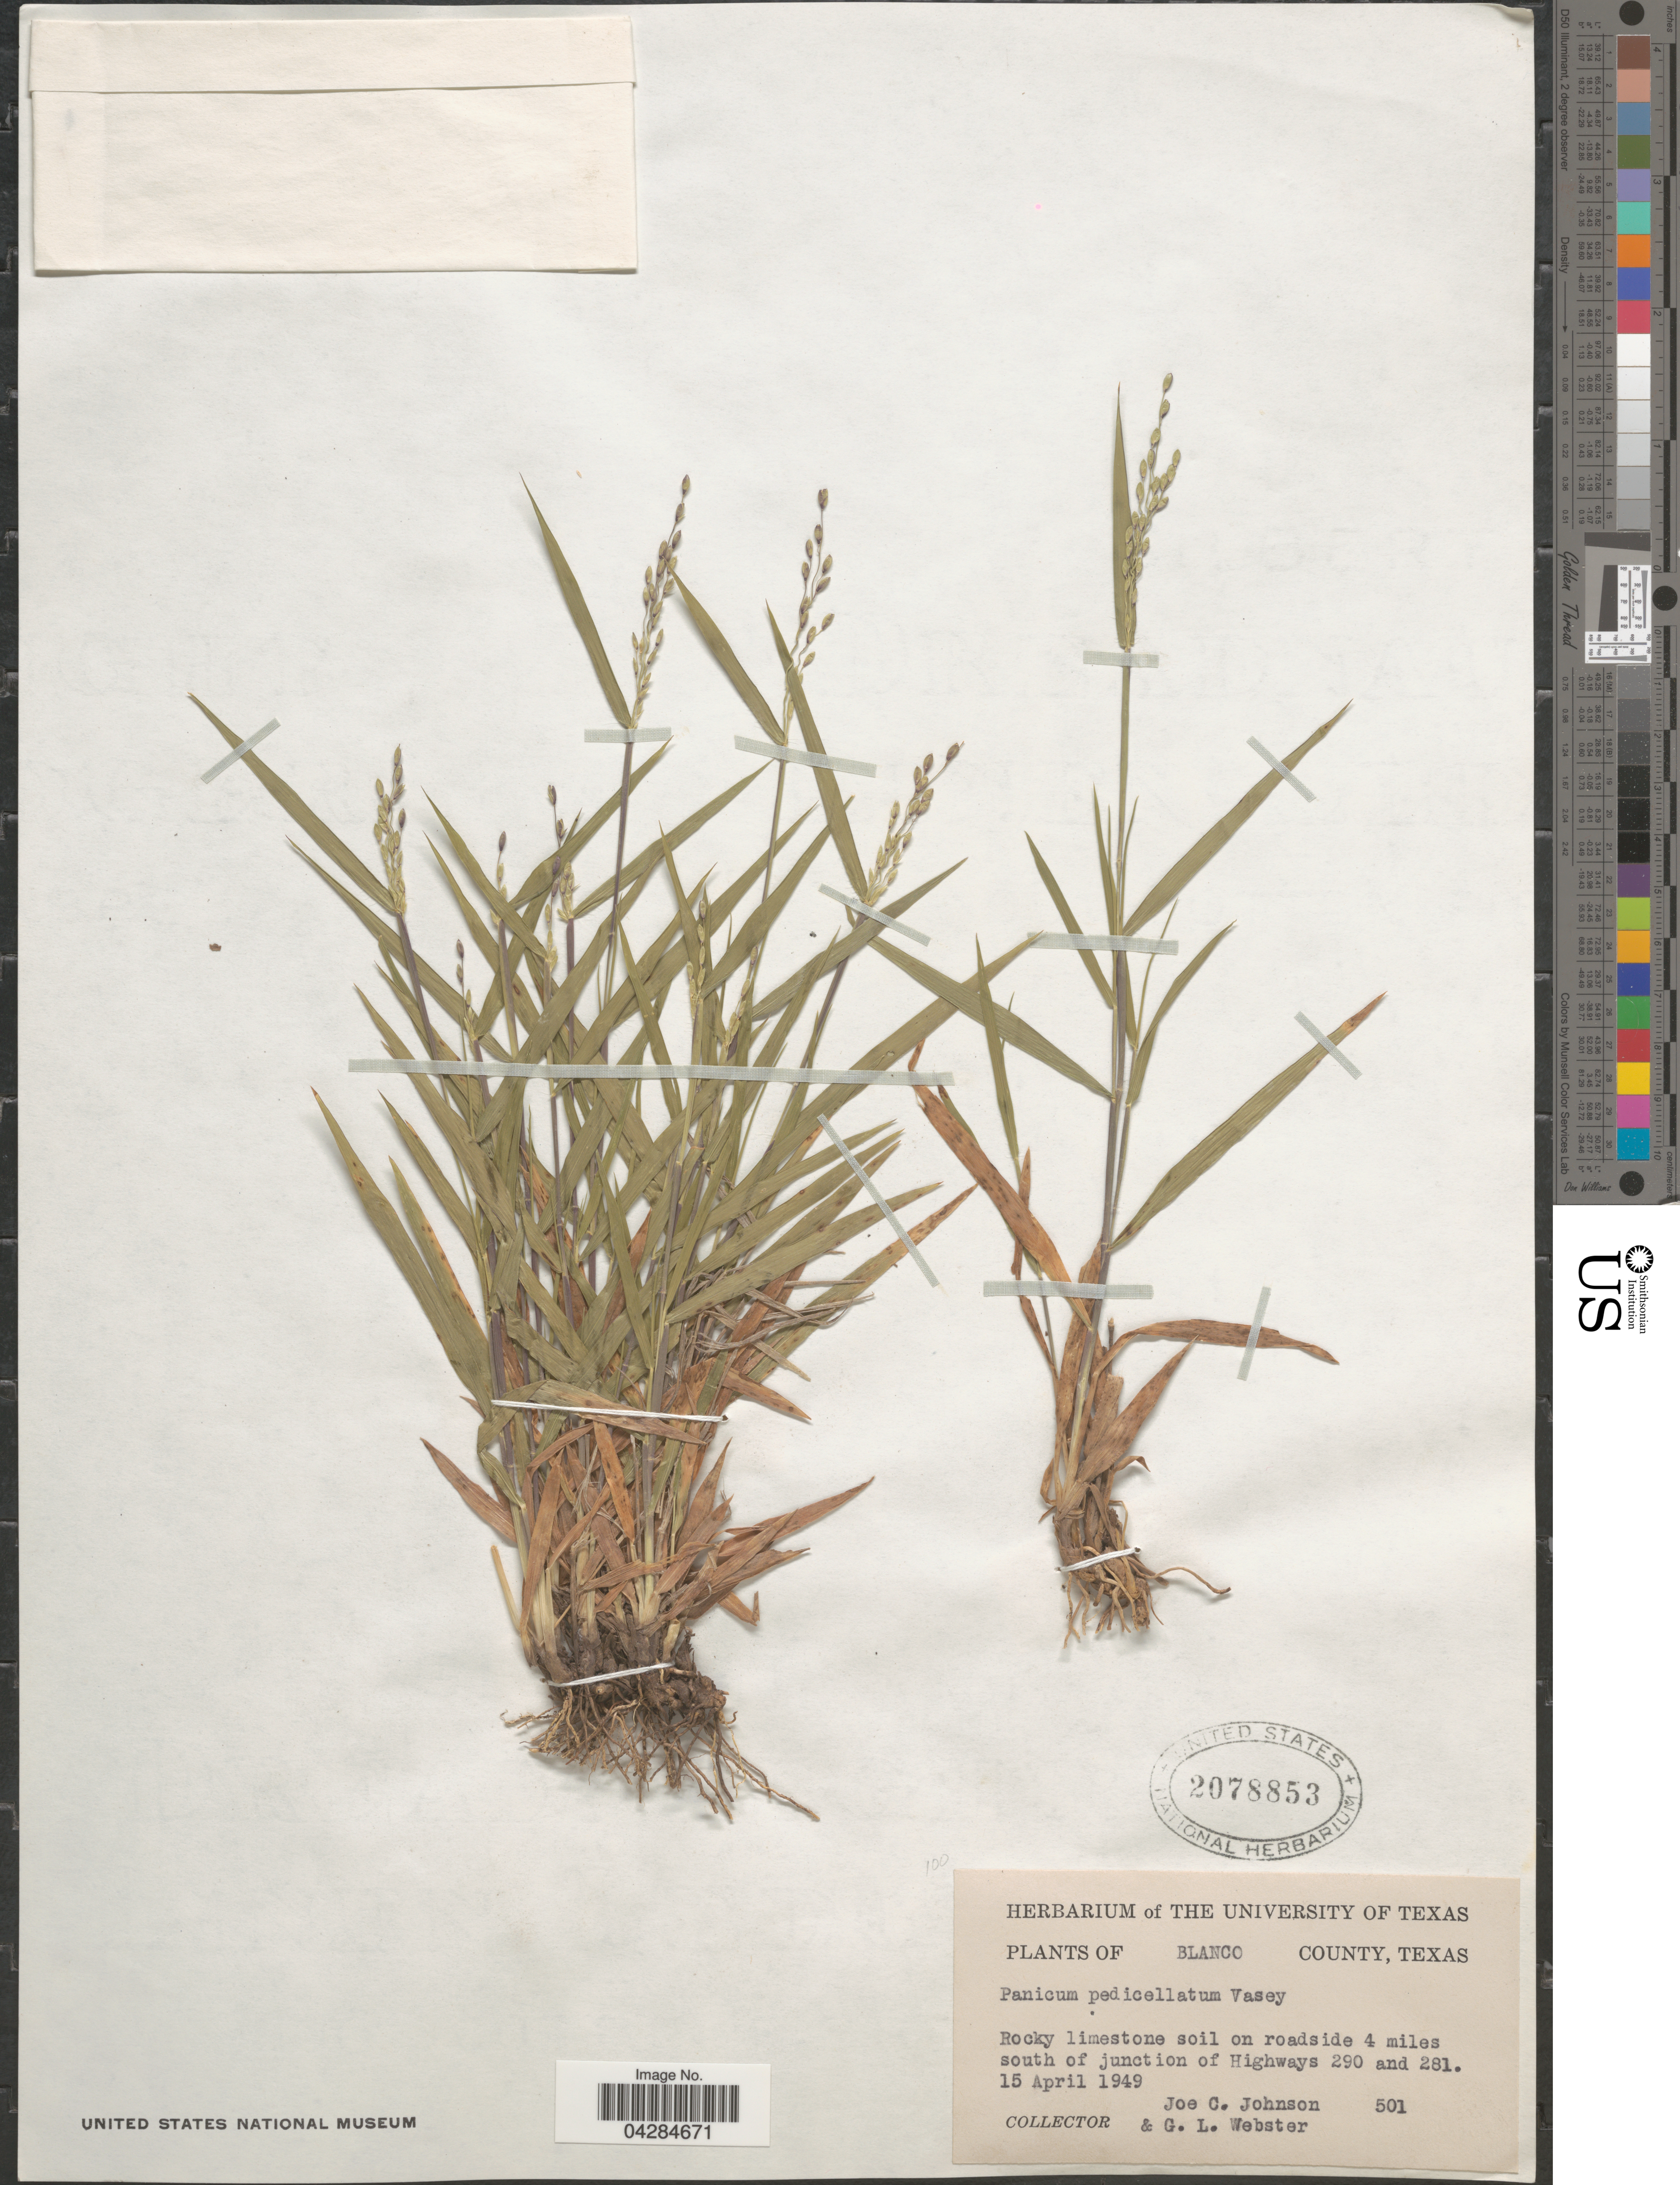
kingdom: Plantae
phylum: Tracheophyta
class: Liliopsida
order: Poales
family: Poaceae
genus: Dichanthelium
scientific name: Dichanthelium pedicellatum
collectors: J. C. Johnson & G. L. Webster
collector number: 501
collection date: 1949-04-15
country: United States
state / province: Texas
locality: Blanco County. Rocky limestone soil on roadside 4 miles south of junction of Highways 290 and 281.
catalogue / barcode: US 2078853